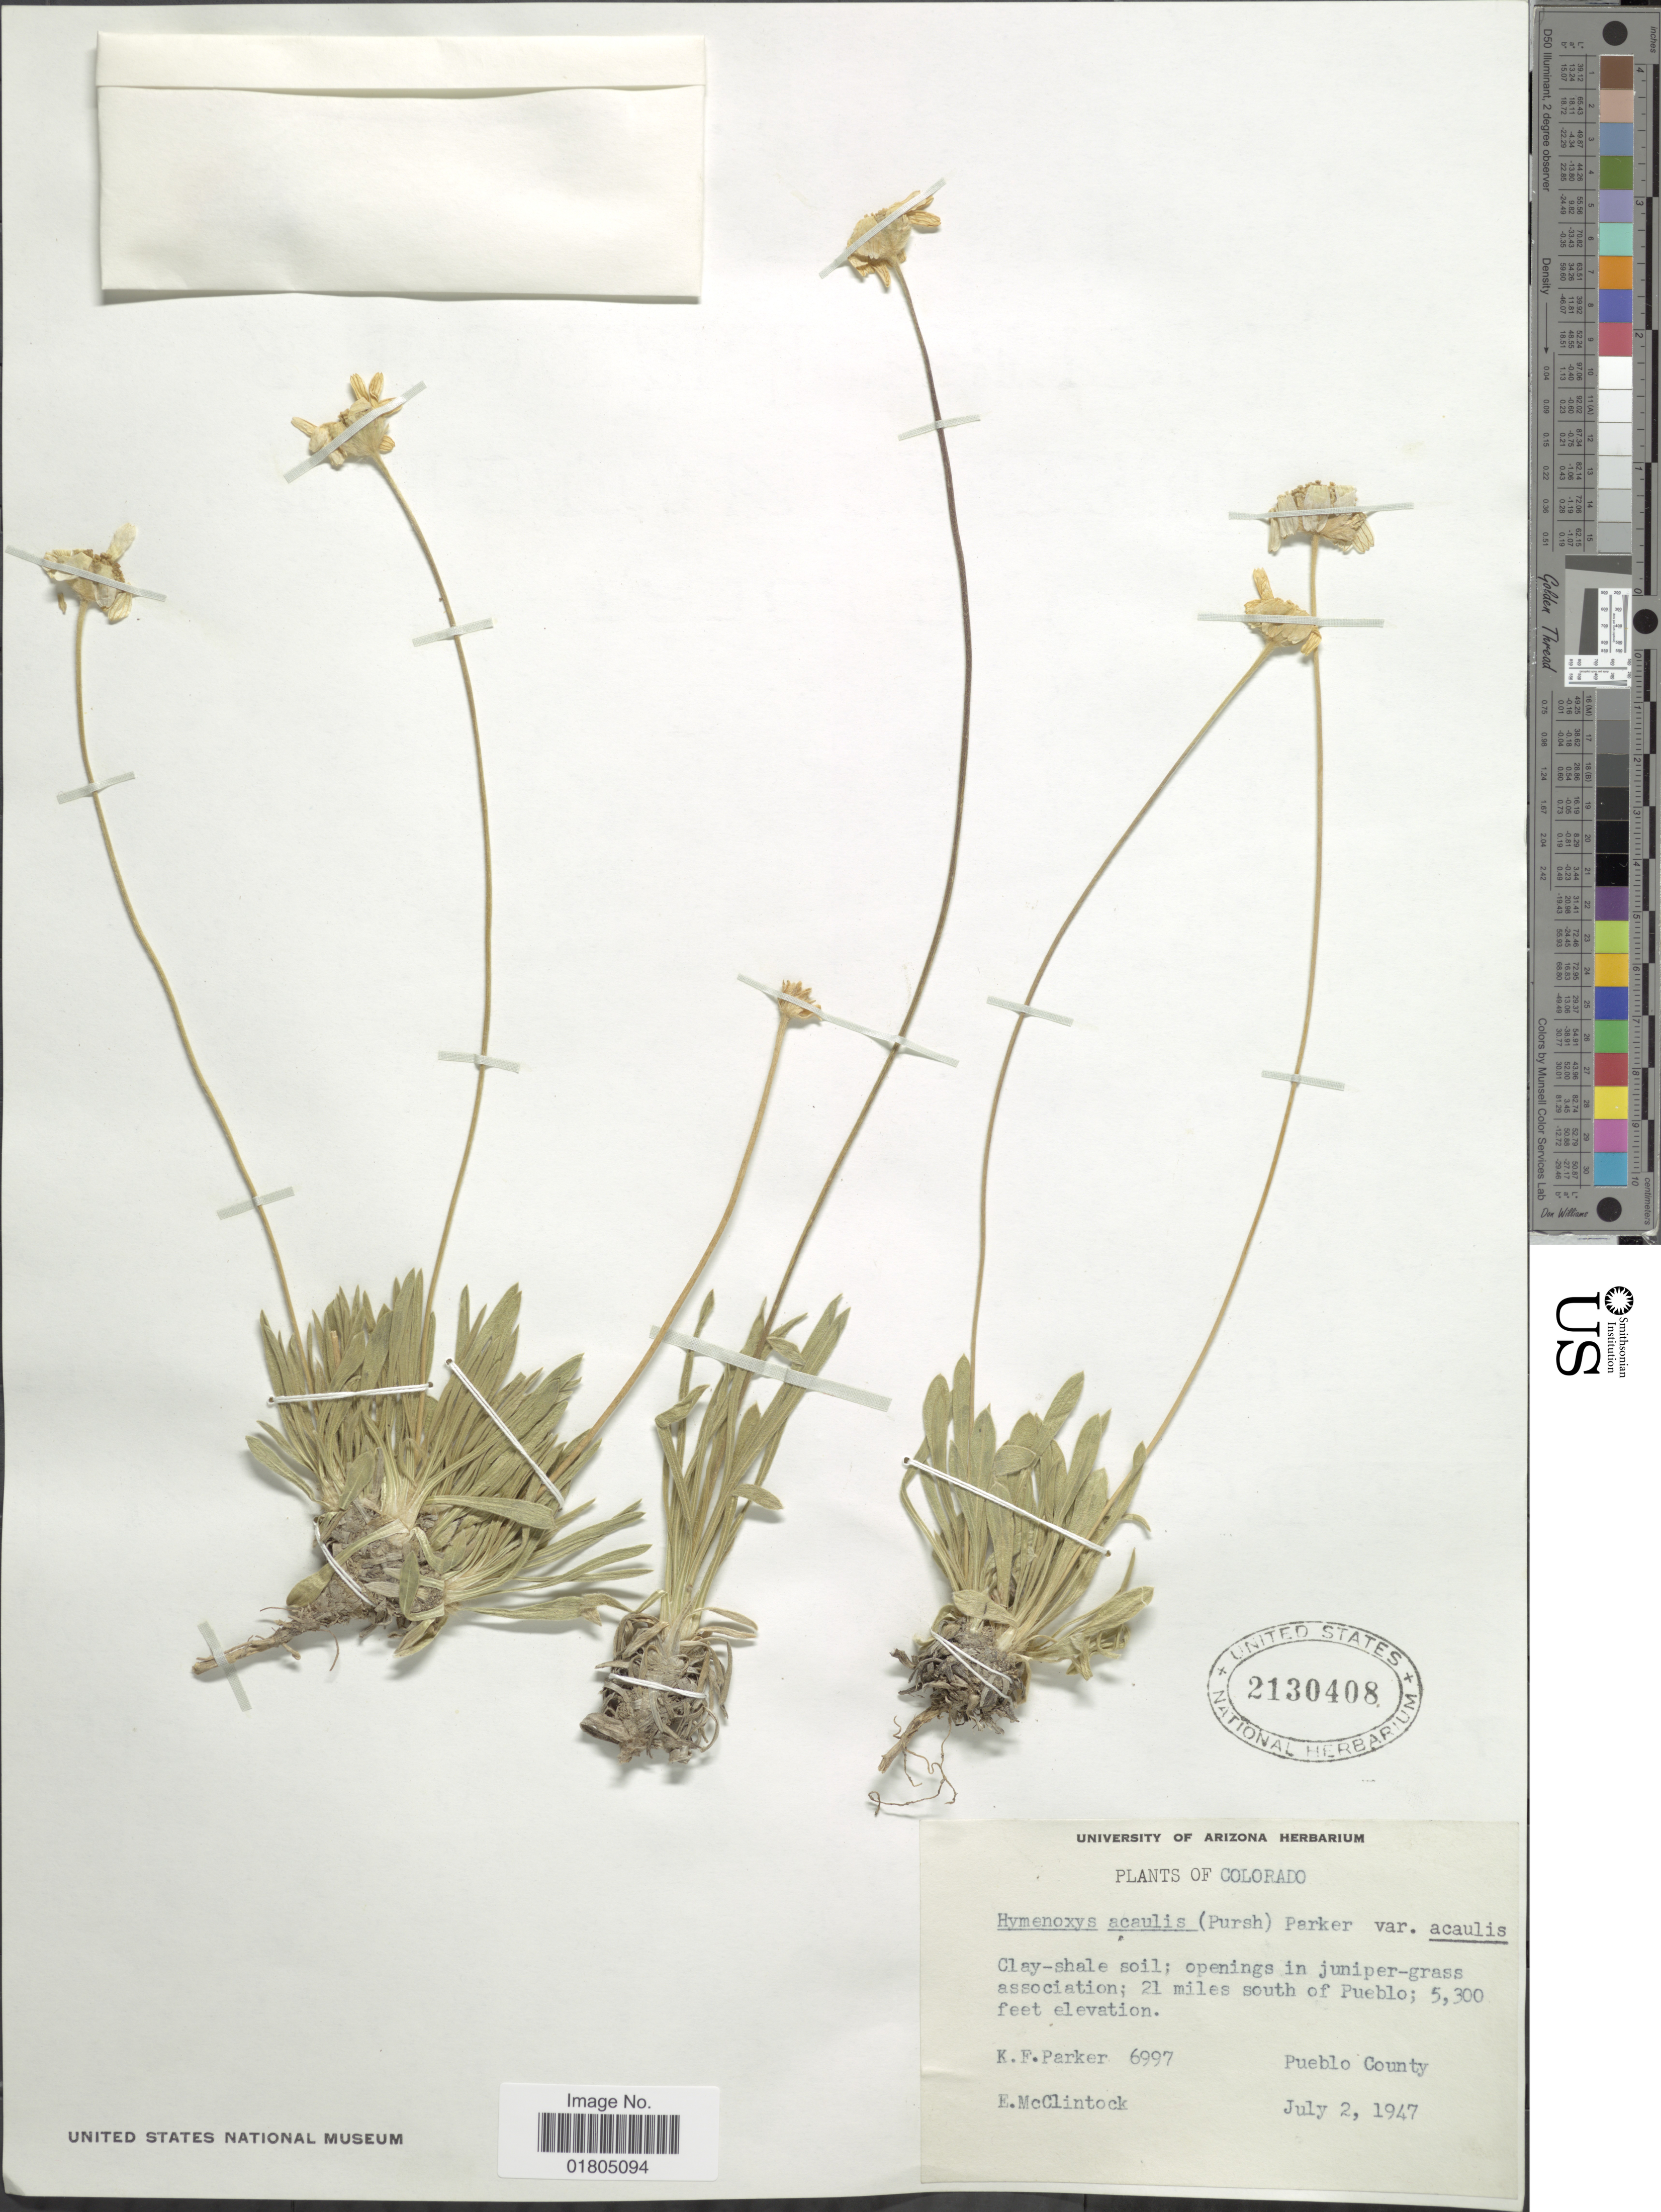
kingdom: Plantae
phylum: Tracheophyta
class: Magnoliopsida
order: Asterales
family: Asteraceae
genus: Actinea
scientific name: Actinea acaulis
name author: (Pursh) Spreng.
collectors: K. F. Parker & E. McClintock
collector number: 6997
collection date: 1947-07-02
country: United States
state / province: Colorado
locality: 21 miles south of Pueblo, Pueblo County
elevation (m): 1615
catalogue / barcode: US 2130408